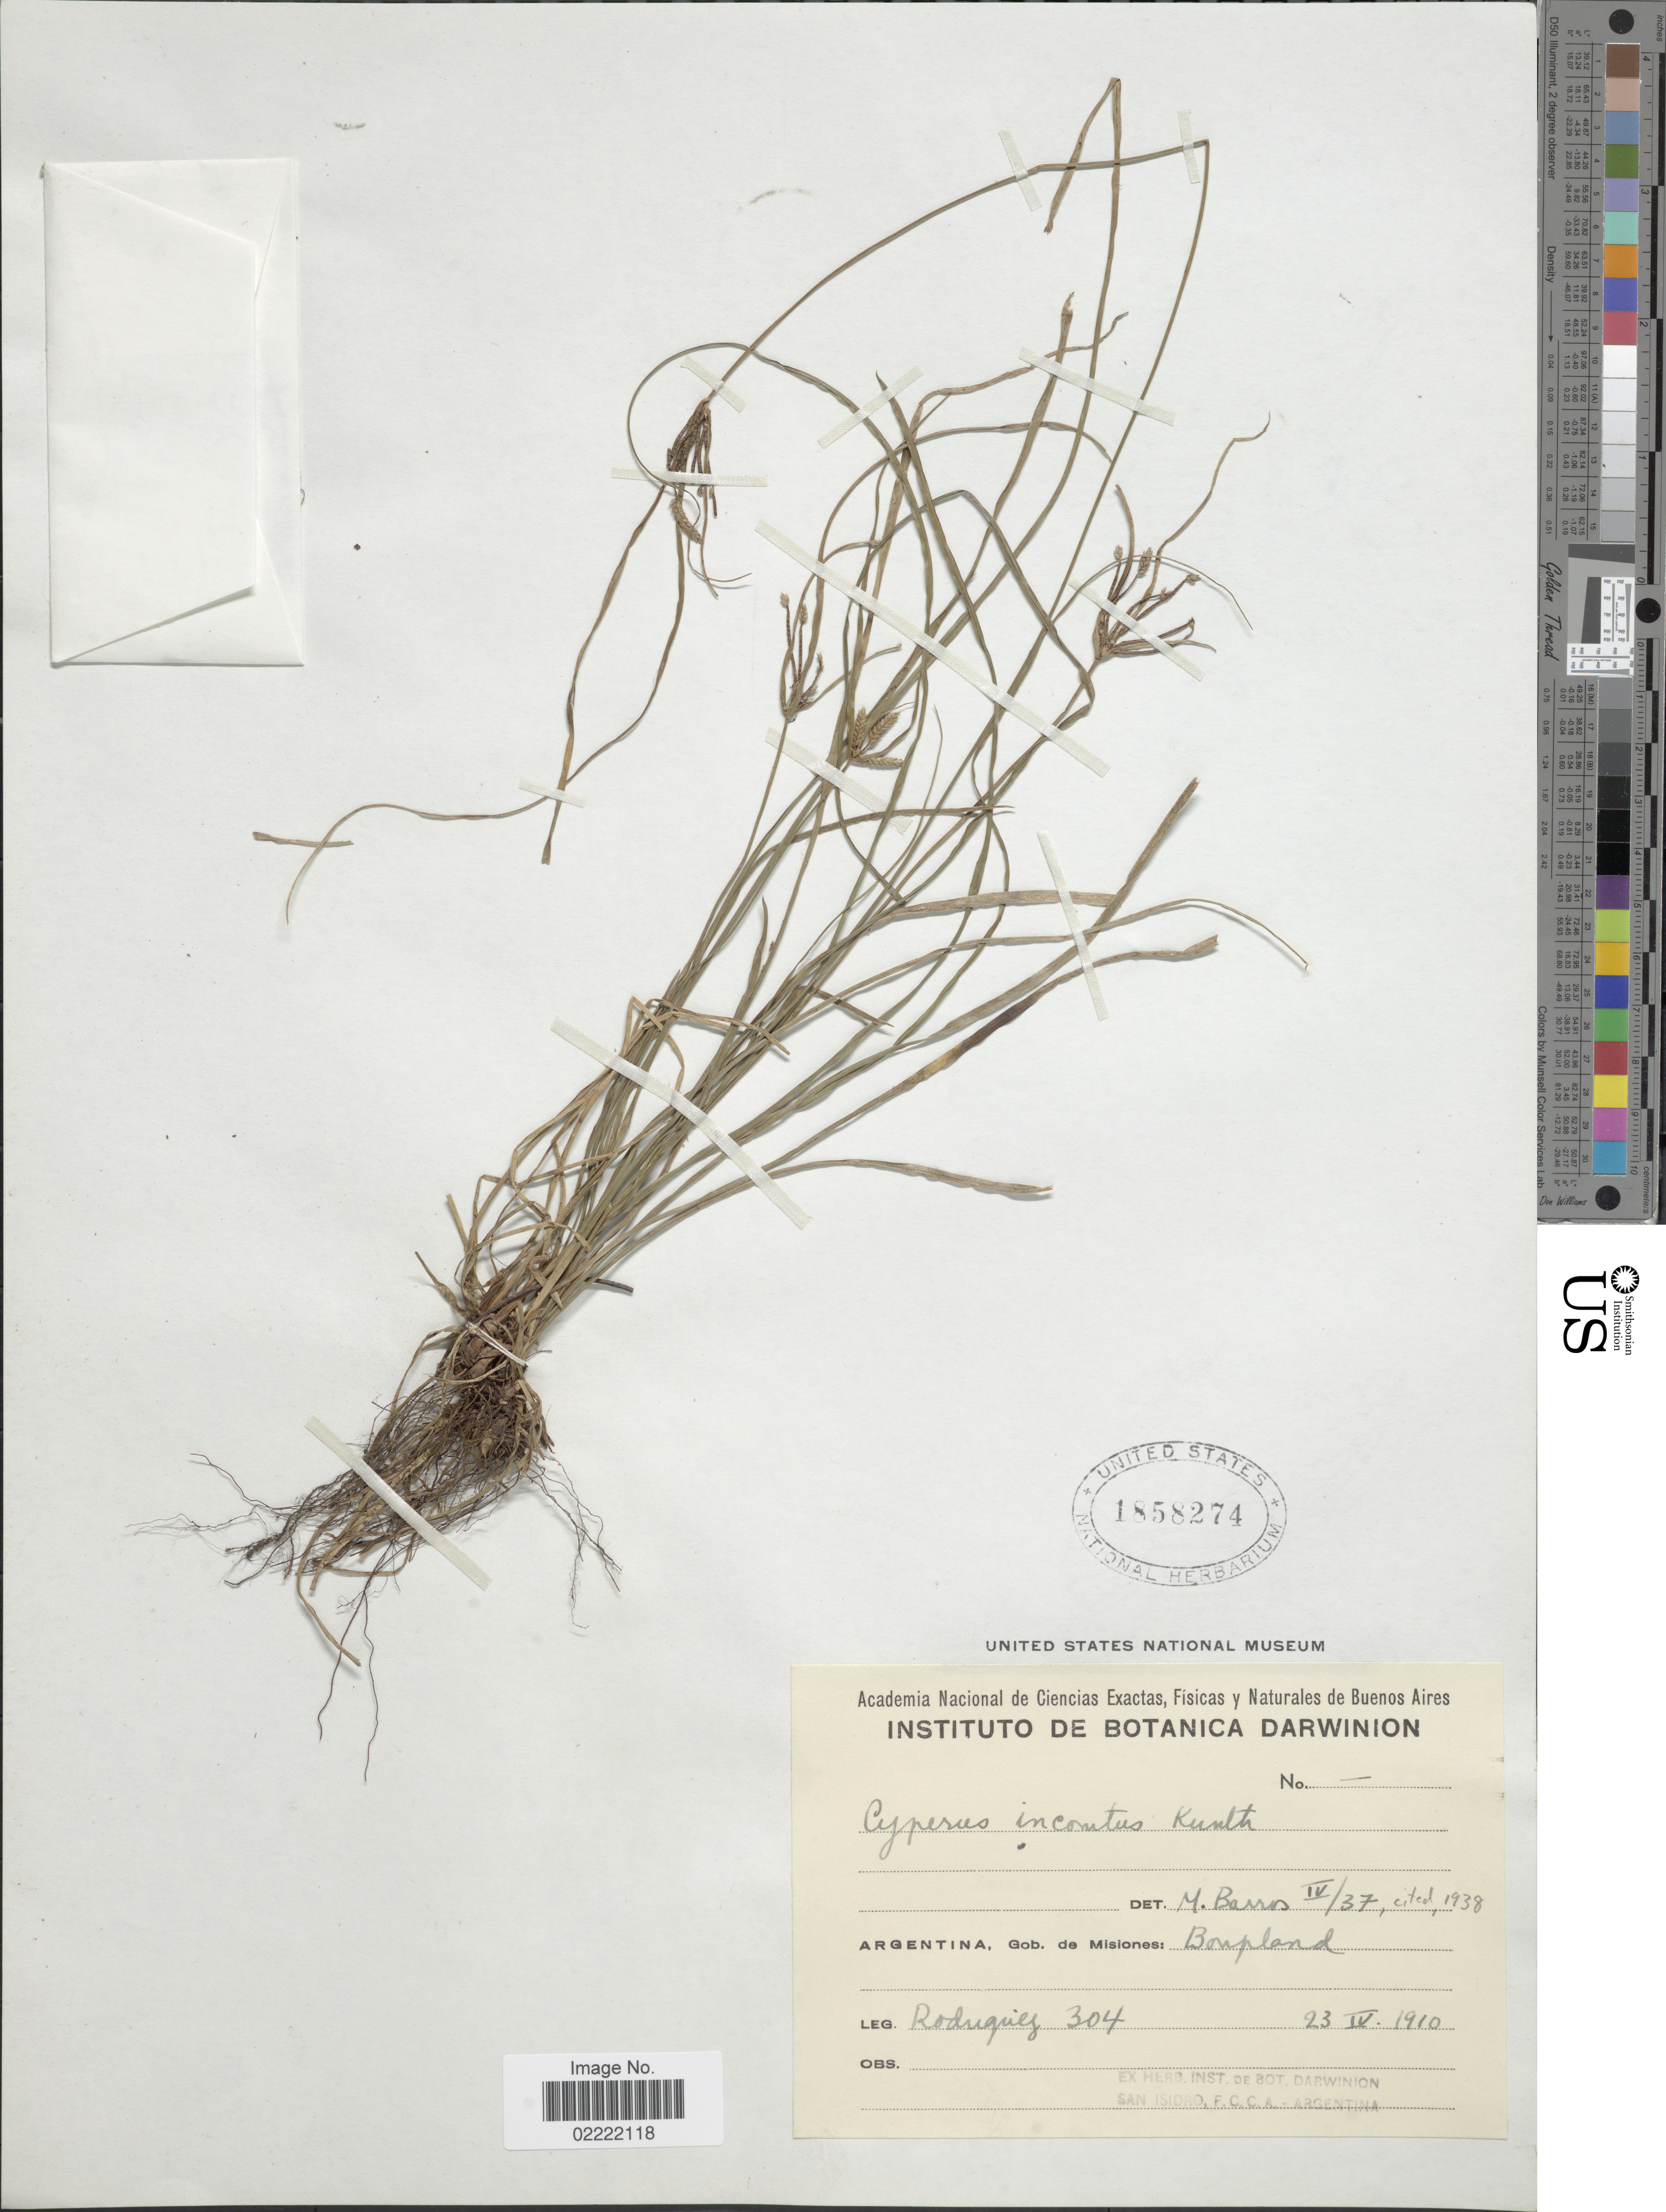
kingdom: Plantae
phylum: Tracheophyta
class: Liliopsida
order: Poales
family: Cyperaceae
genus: Cyperus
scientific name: Cyperus incomtus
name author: Kunth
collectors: Rodriguez, --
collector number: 304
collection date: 1910-04-23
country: Argentina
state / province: Misiones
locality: Gob de Misiones: Boupland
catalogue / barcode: US 1858274